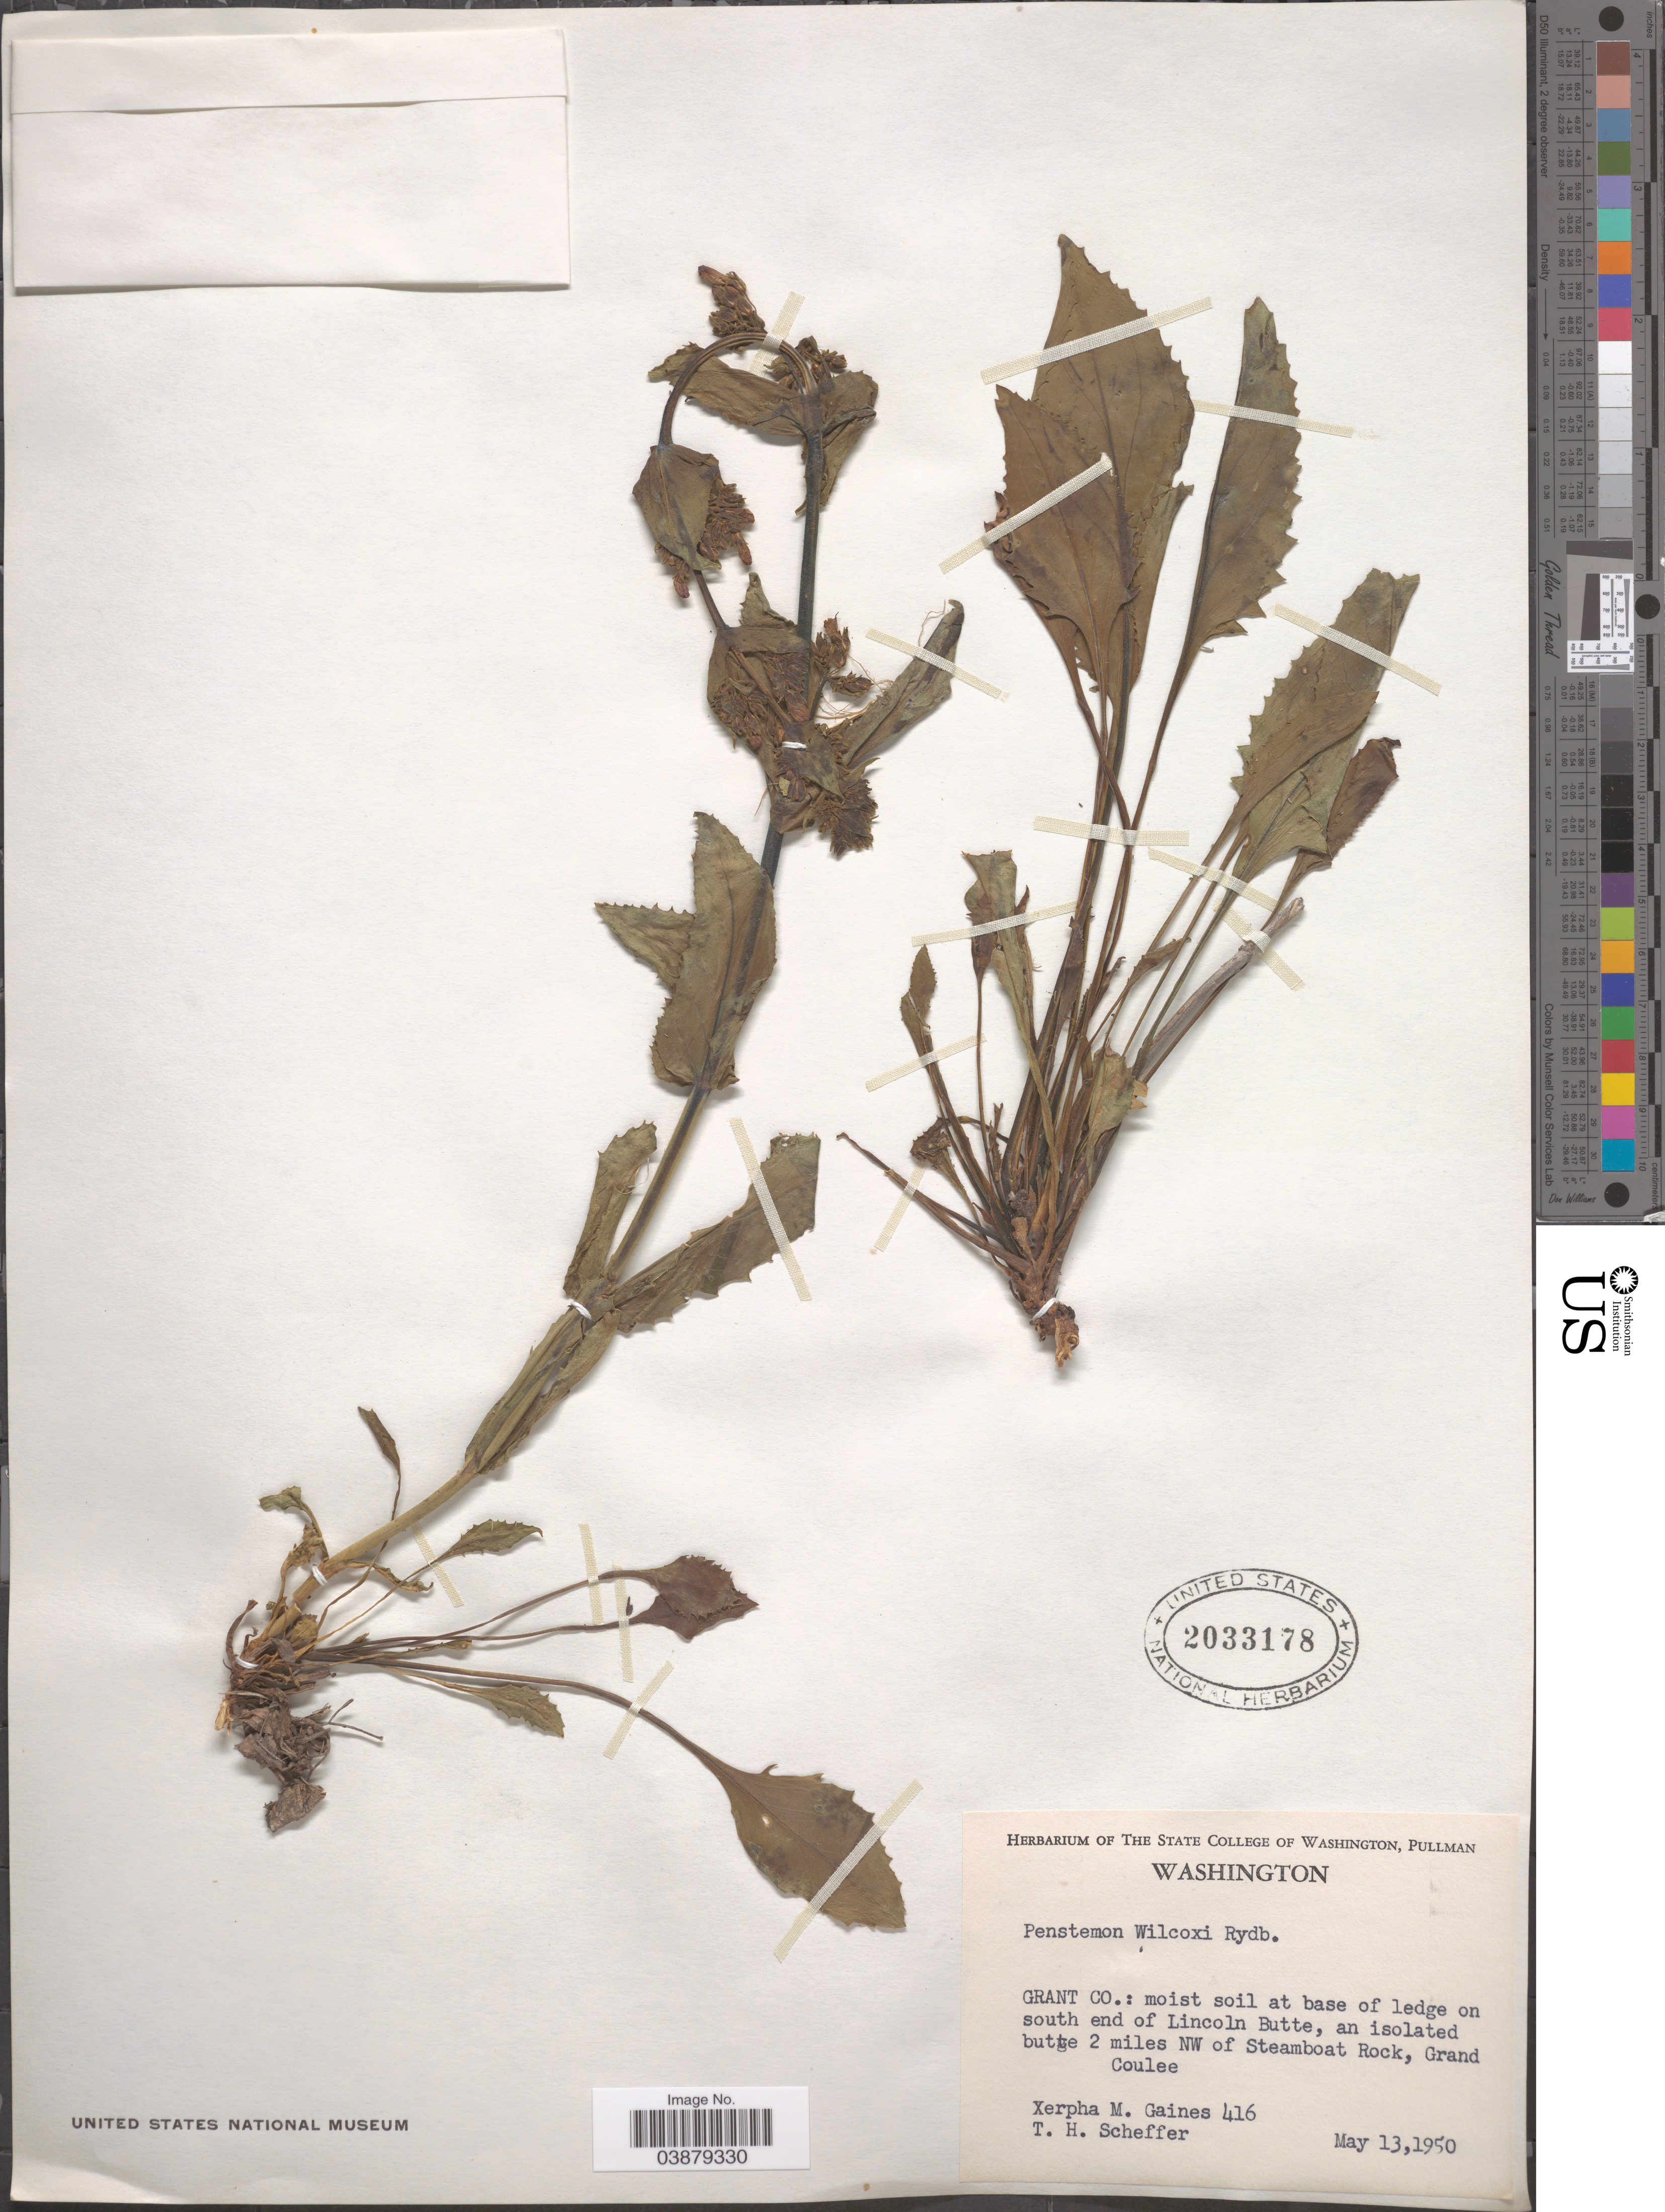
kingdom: Plantae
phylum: Tracheophyta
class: Magnoliopsida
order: Lamiales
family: Plantaginaceae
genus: Penstemon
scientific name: Penstemon wilcoxii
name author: Rydb.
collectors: X. Gaines & T. Scheffer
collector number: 416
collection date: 1950-05-13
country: United States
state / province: Washington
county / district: Grant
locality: Grant Co.: moist soil at base of ledge on south end of Lincoln Butte, an isolated butte 2 miles NW of Steamboat Rock, Grand Coulee.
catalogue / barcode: US 2033178